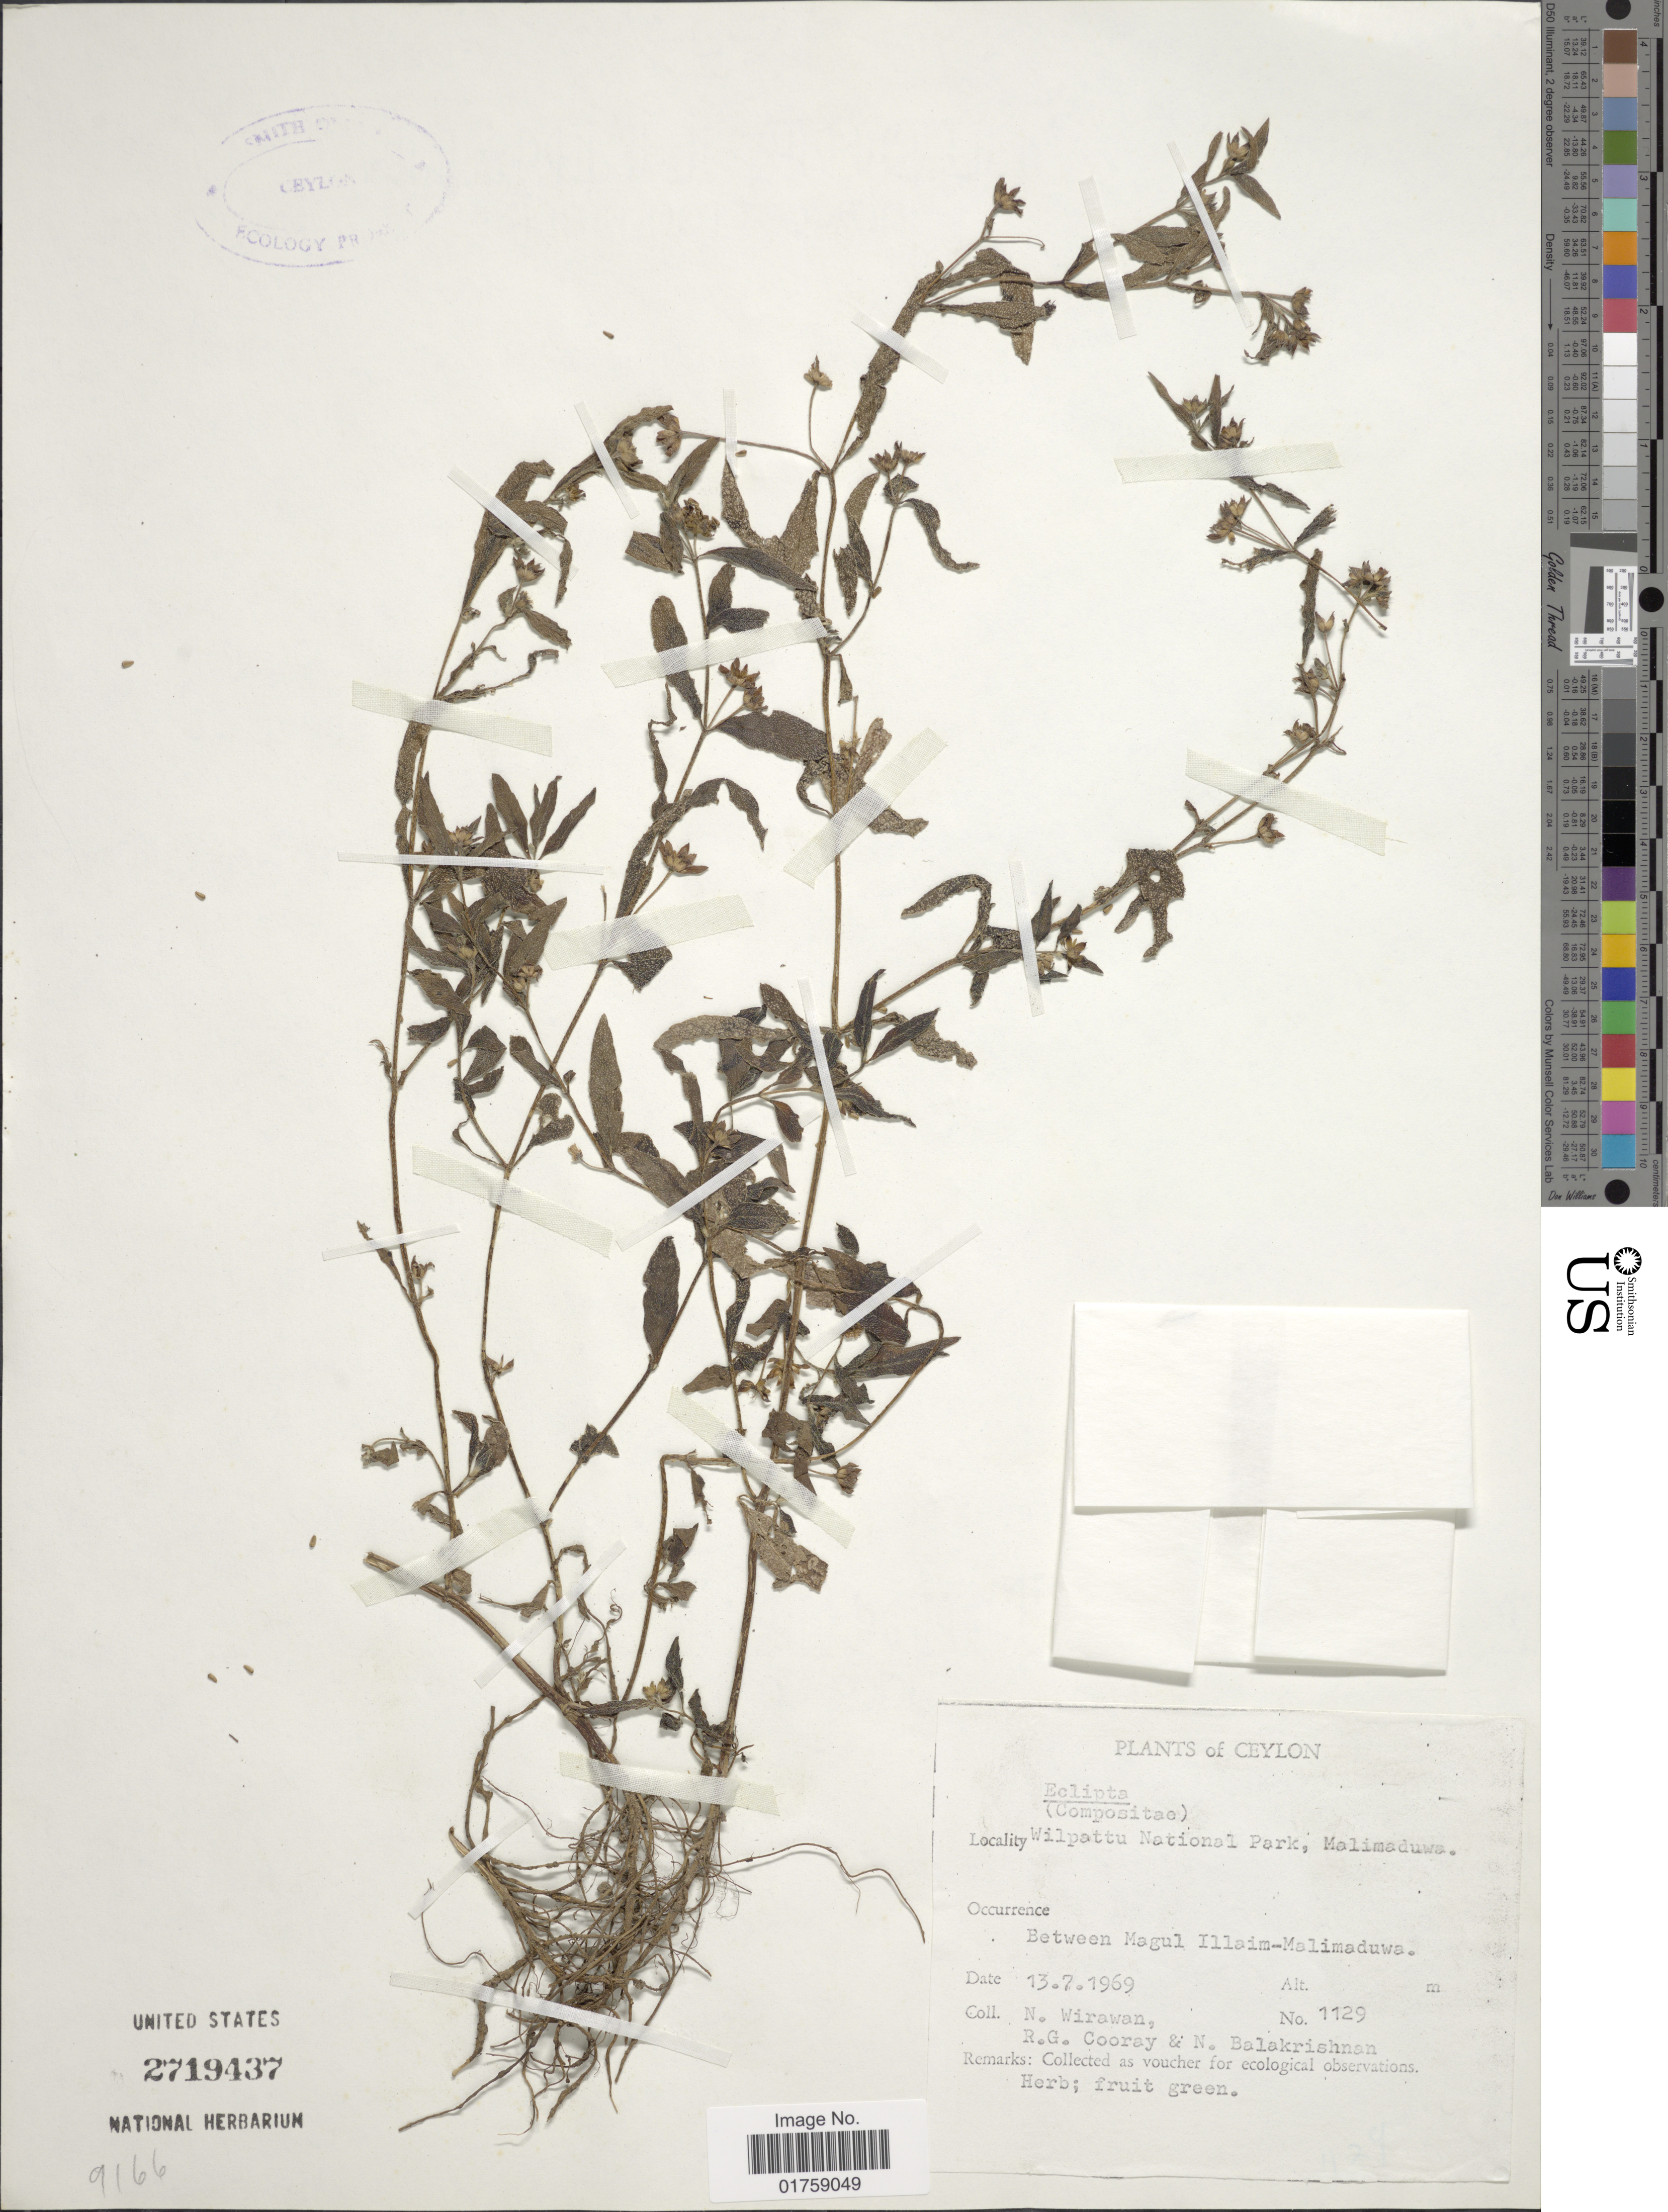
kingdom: Plantae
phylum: Tracheophyta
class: Magnoliopsida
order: Asterales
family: Asteraceae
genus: Eclipta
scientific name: Eclipta sp.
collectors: N. Wirawan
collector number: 1129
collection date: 1969-07-13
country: Sri Lanka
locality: Ceylon, Wilpatu National park, Malimaduwa. Between Magul Illaim-Malimaduwa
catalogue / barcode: US 2719437